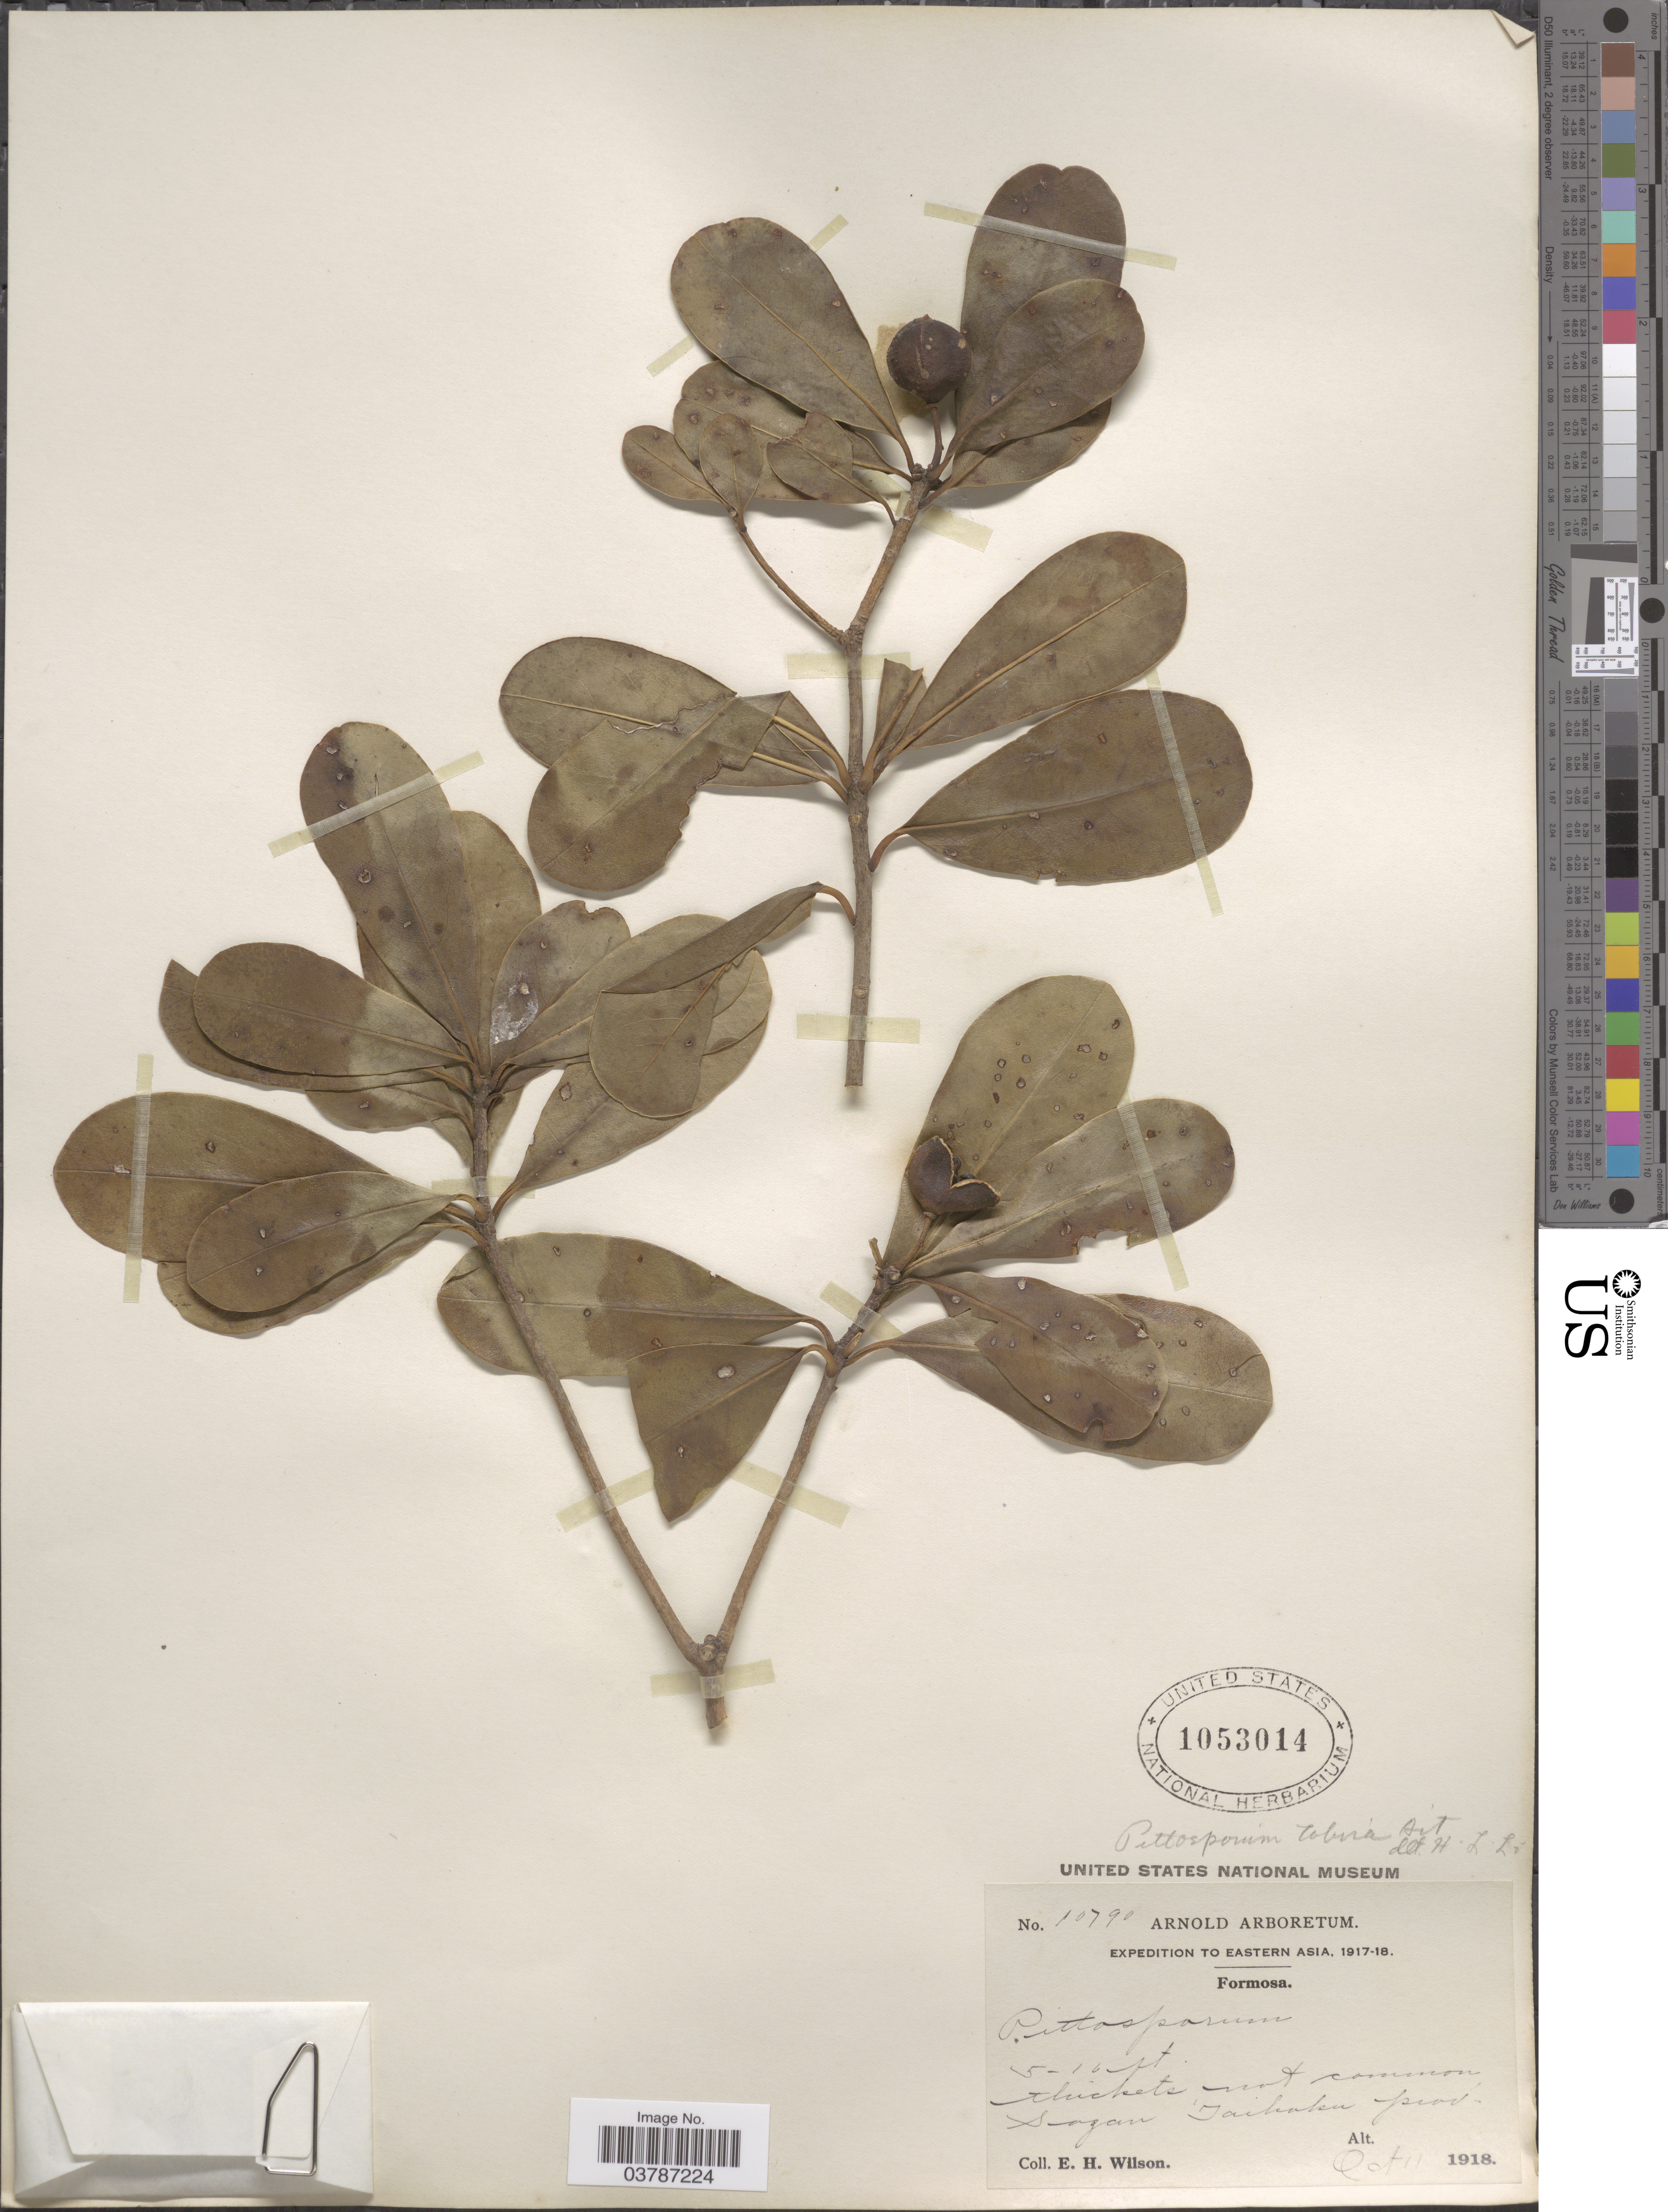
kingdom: Plantae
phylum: Tracheophyta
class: Magnoliopsida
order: Apiales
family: Pittosporaceae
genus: Pittosporum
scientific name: Pittosporum tobira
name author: (Thunb.) W.T. Aiton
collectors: E. Wilson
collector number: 10790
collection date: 1918-10-11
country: Taiwan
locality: Formosa. Sozan Taihoku prov.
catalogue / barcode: US 1053014